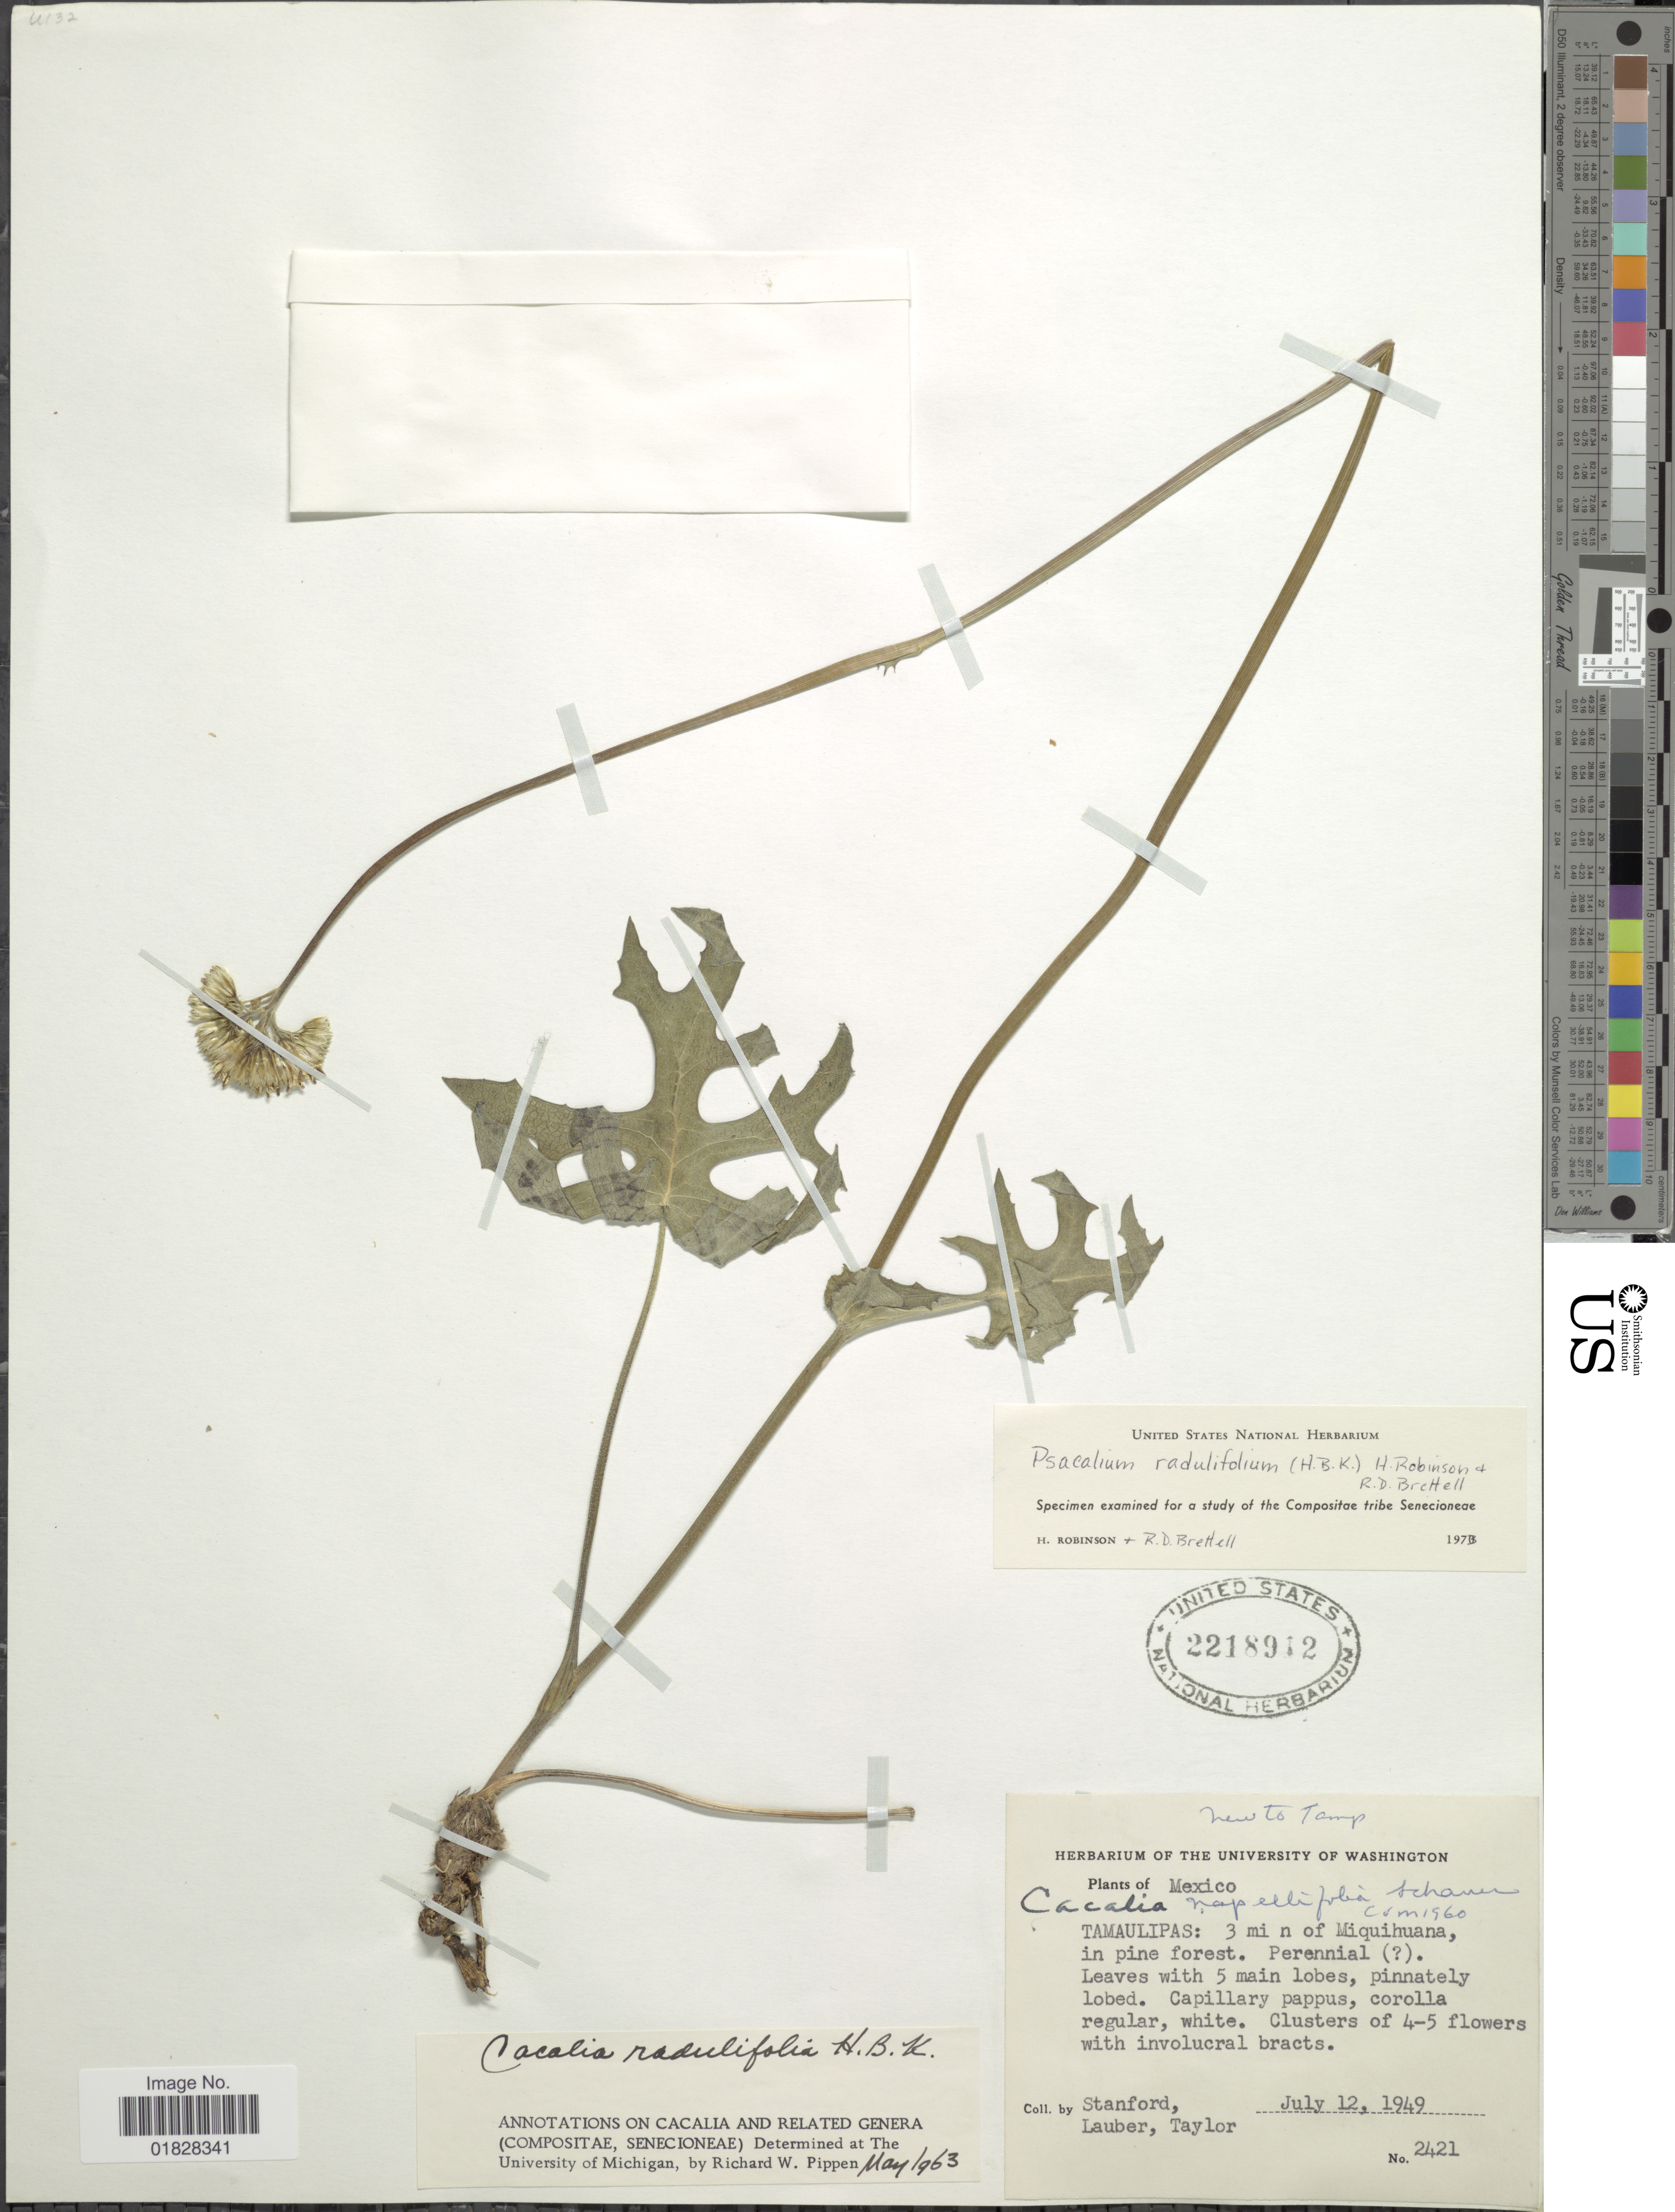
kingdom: Plantae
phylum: Tracheophyta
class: Magnoliopsida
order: Asterales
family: Asteraceae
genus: Psacalium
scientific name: Psacalium radulifolium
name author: (Kunth) H. Rob. & Brettell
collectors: -. Stanford, Lauber, -- & -- Taylor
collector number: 2421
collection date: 1949-07-12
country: Mexico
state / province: Tamaulipas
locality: Tamaulipas: 3 mi n of Miquihuana, in pine forest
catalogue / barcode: US 2218912